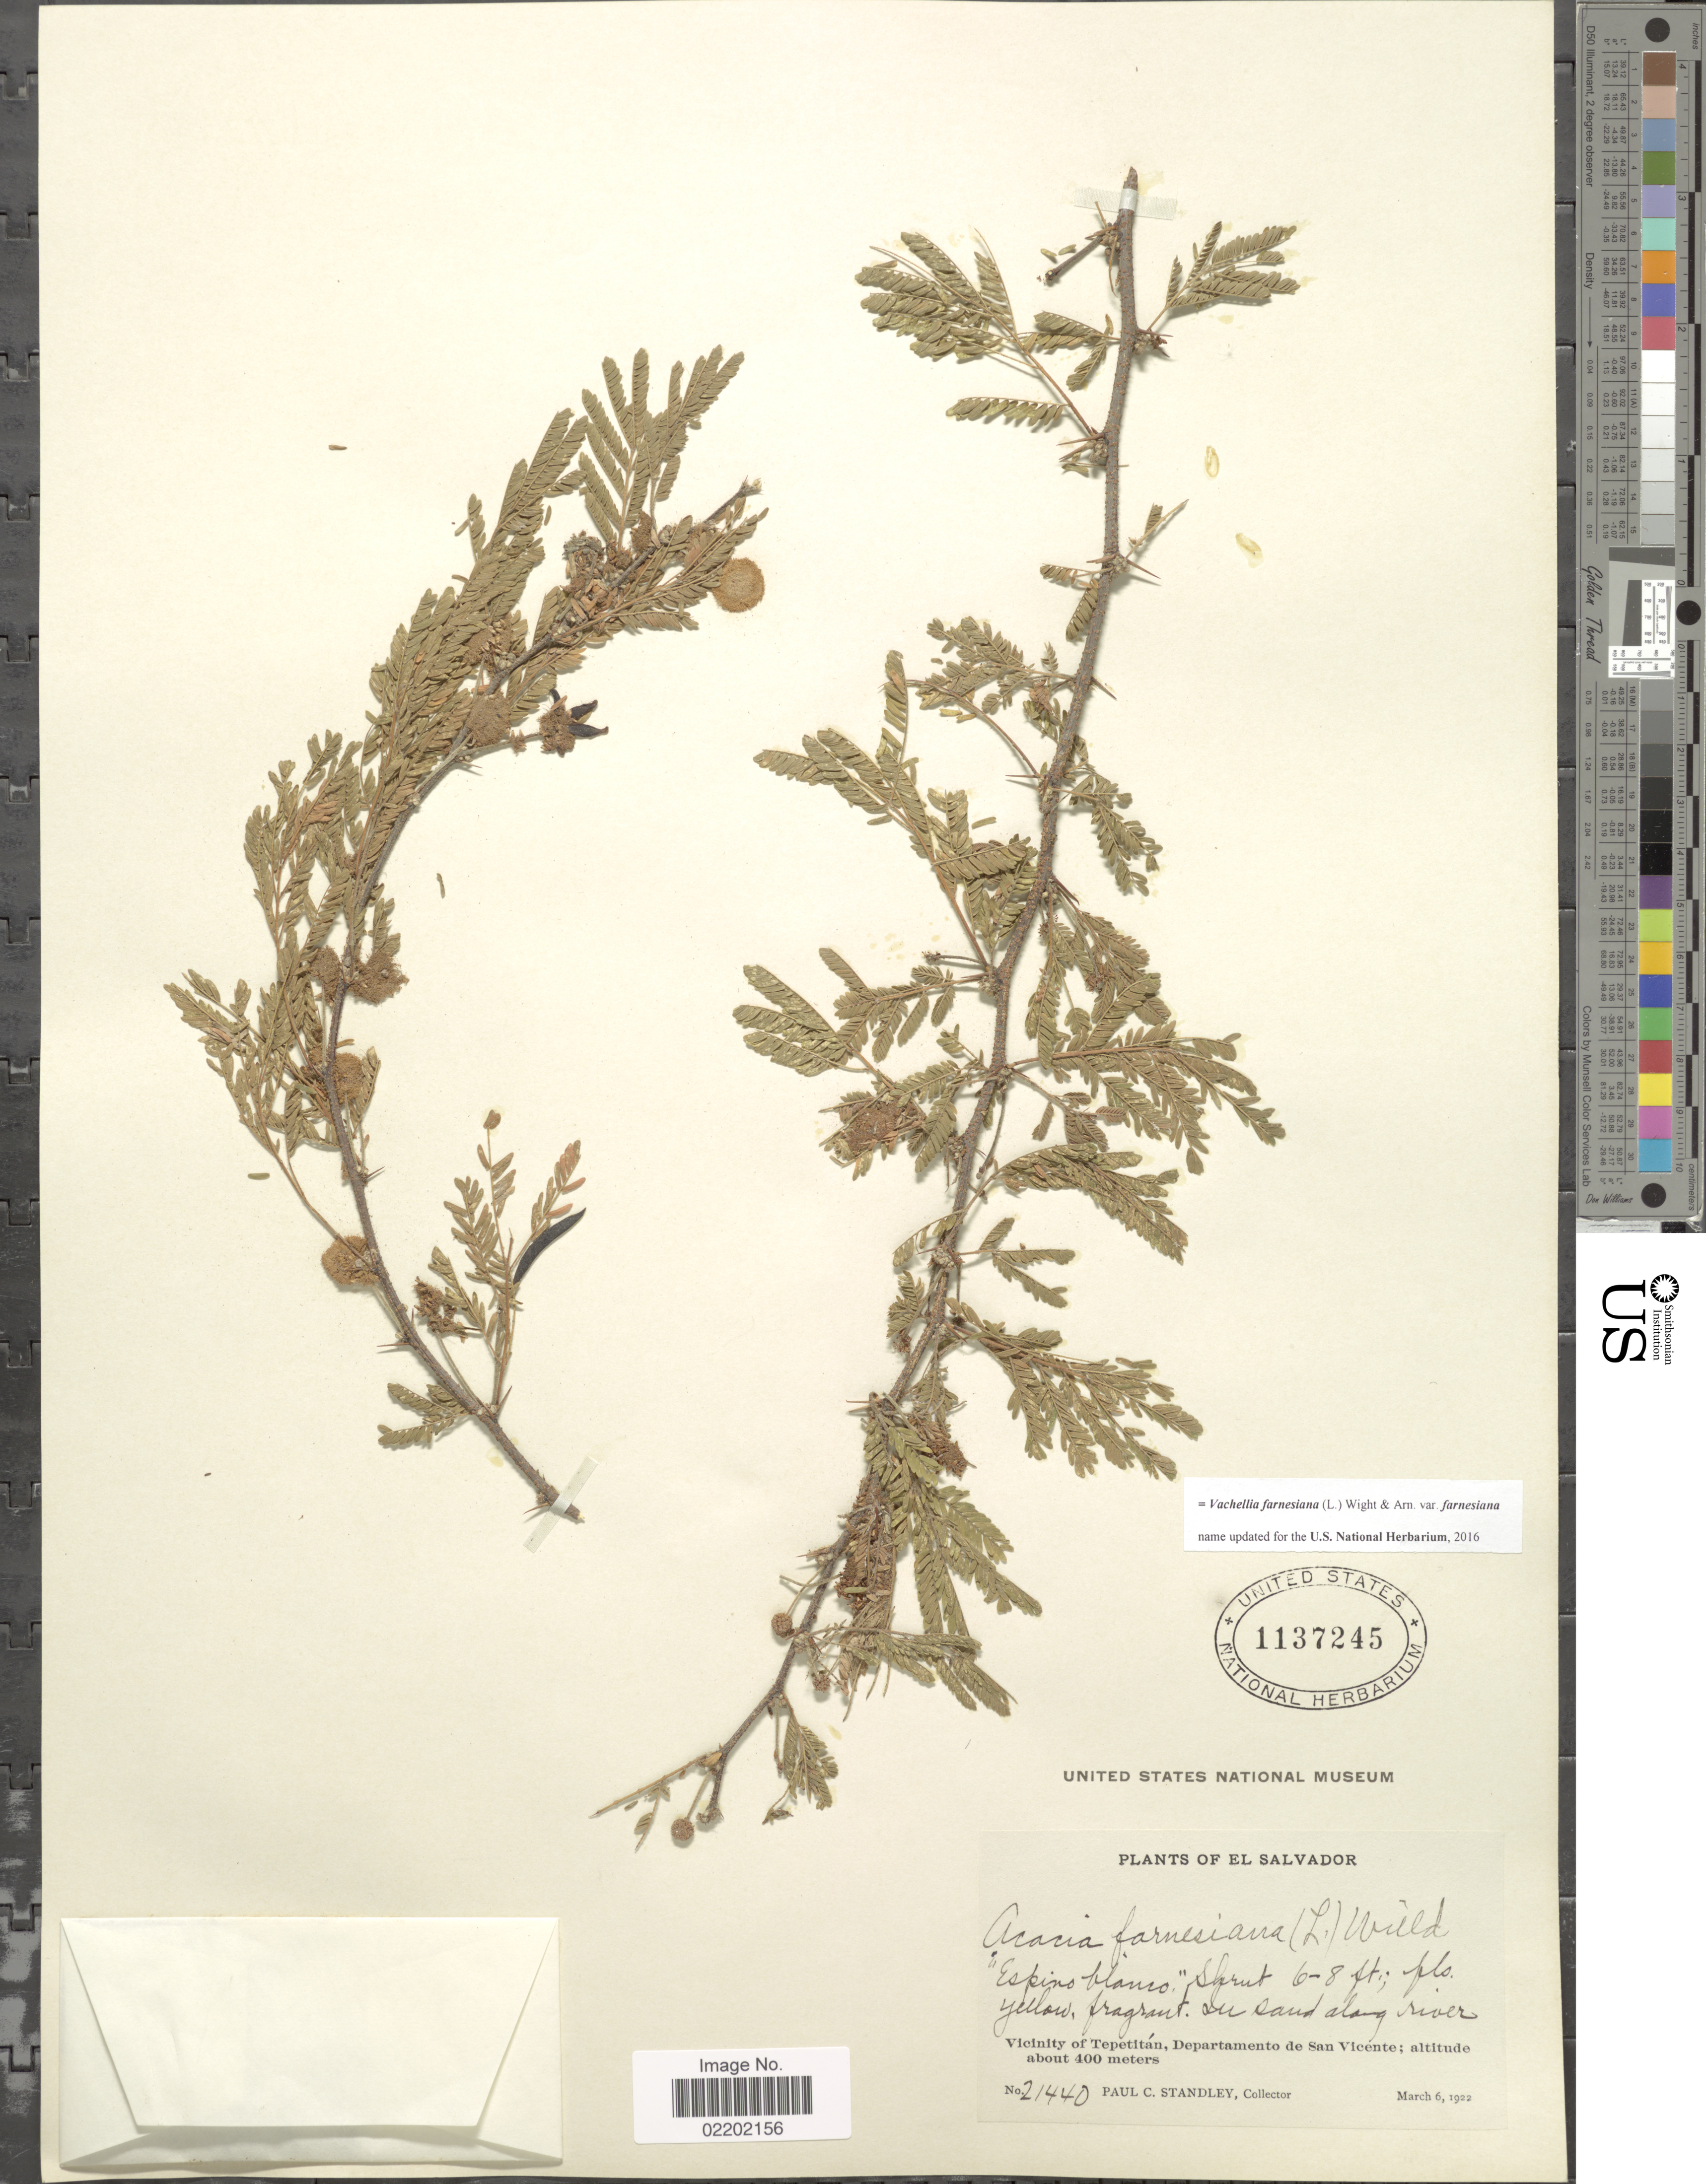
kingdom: Plantae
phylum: Tracheophyta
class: Magnoliopsida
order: Fabales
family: Fabaceae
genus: Vachellia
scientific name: Vachellia farnesiana var. farnesiana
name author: (L.) Wight & Arn.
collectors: P. C. Standley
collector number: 21440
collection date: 1922-03-06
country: El Salvador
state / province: San Vincente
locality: Vicinity of Tepetitán, Departamento de San Vicente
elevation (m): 400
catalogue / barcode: US 1137245